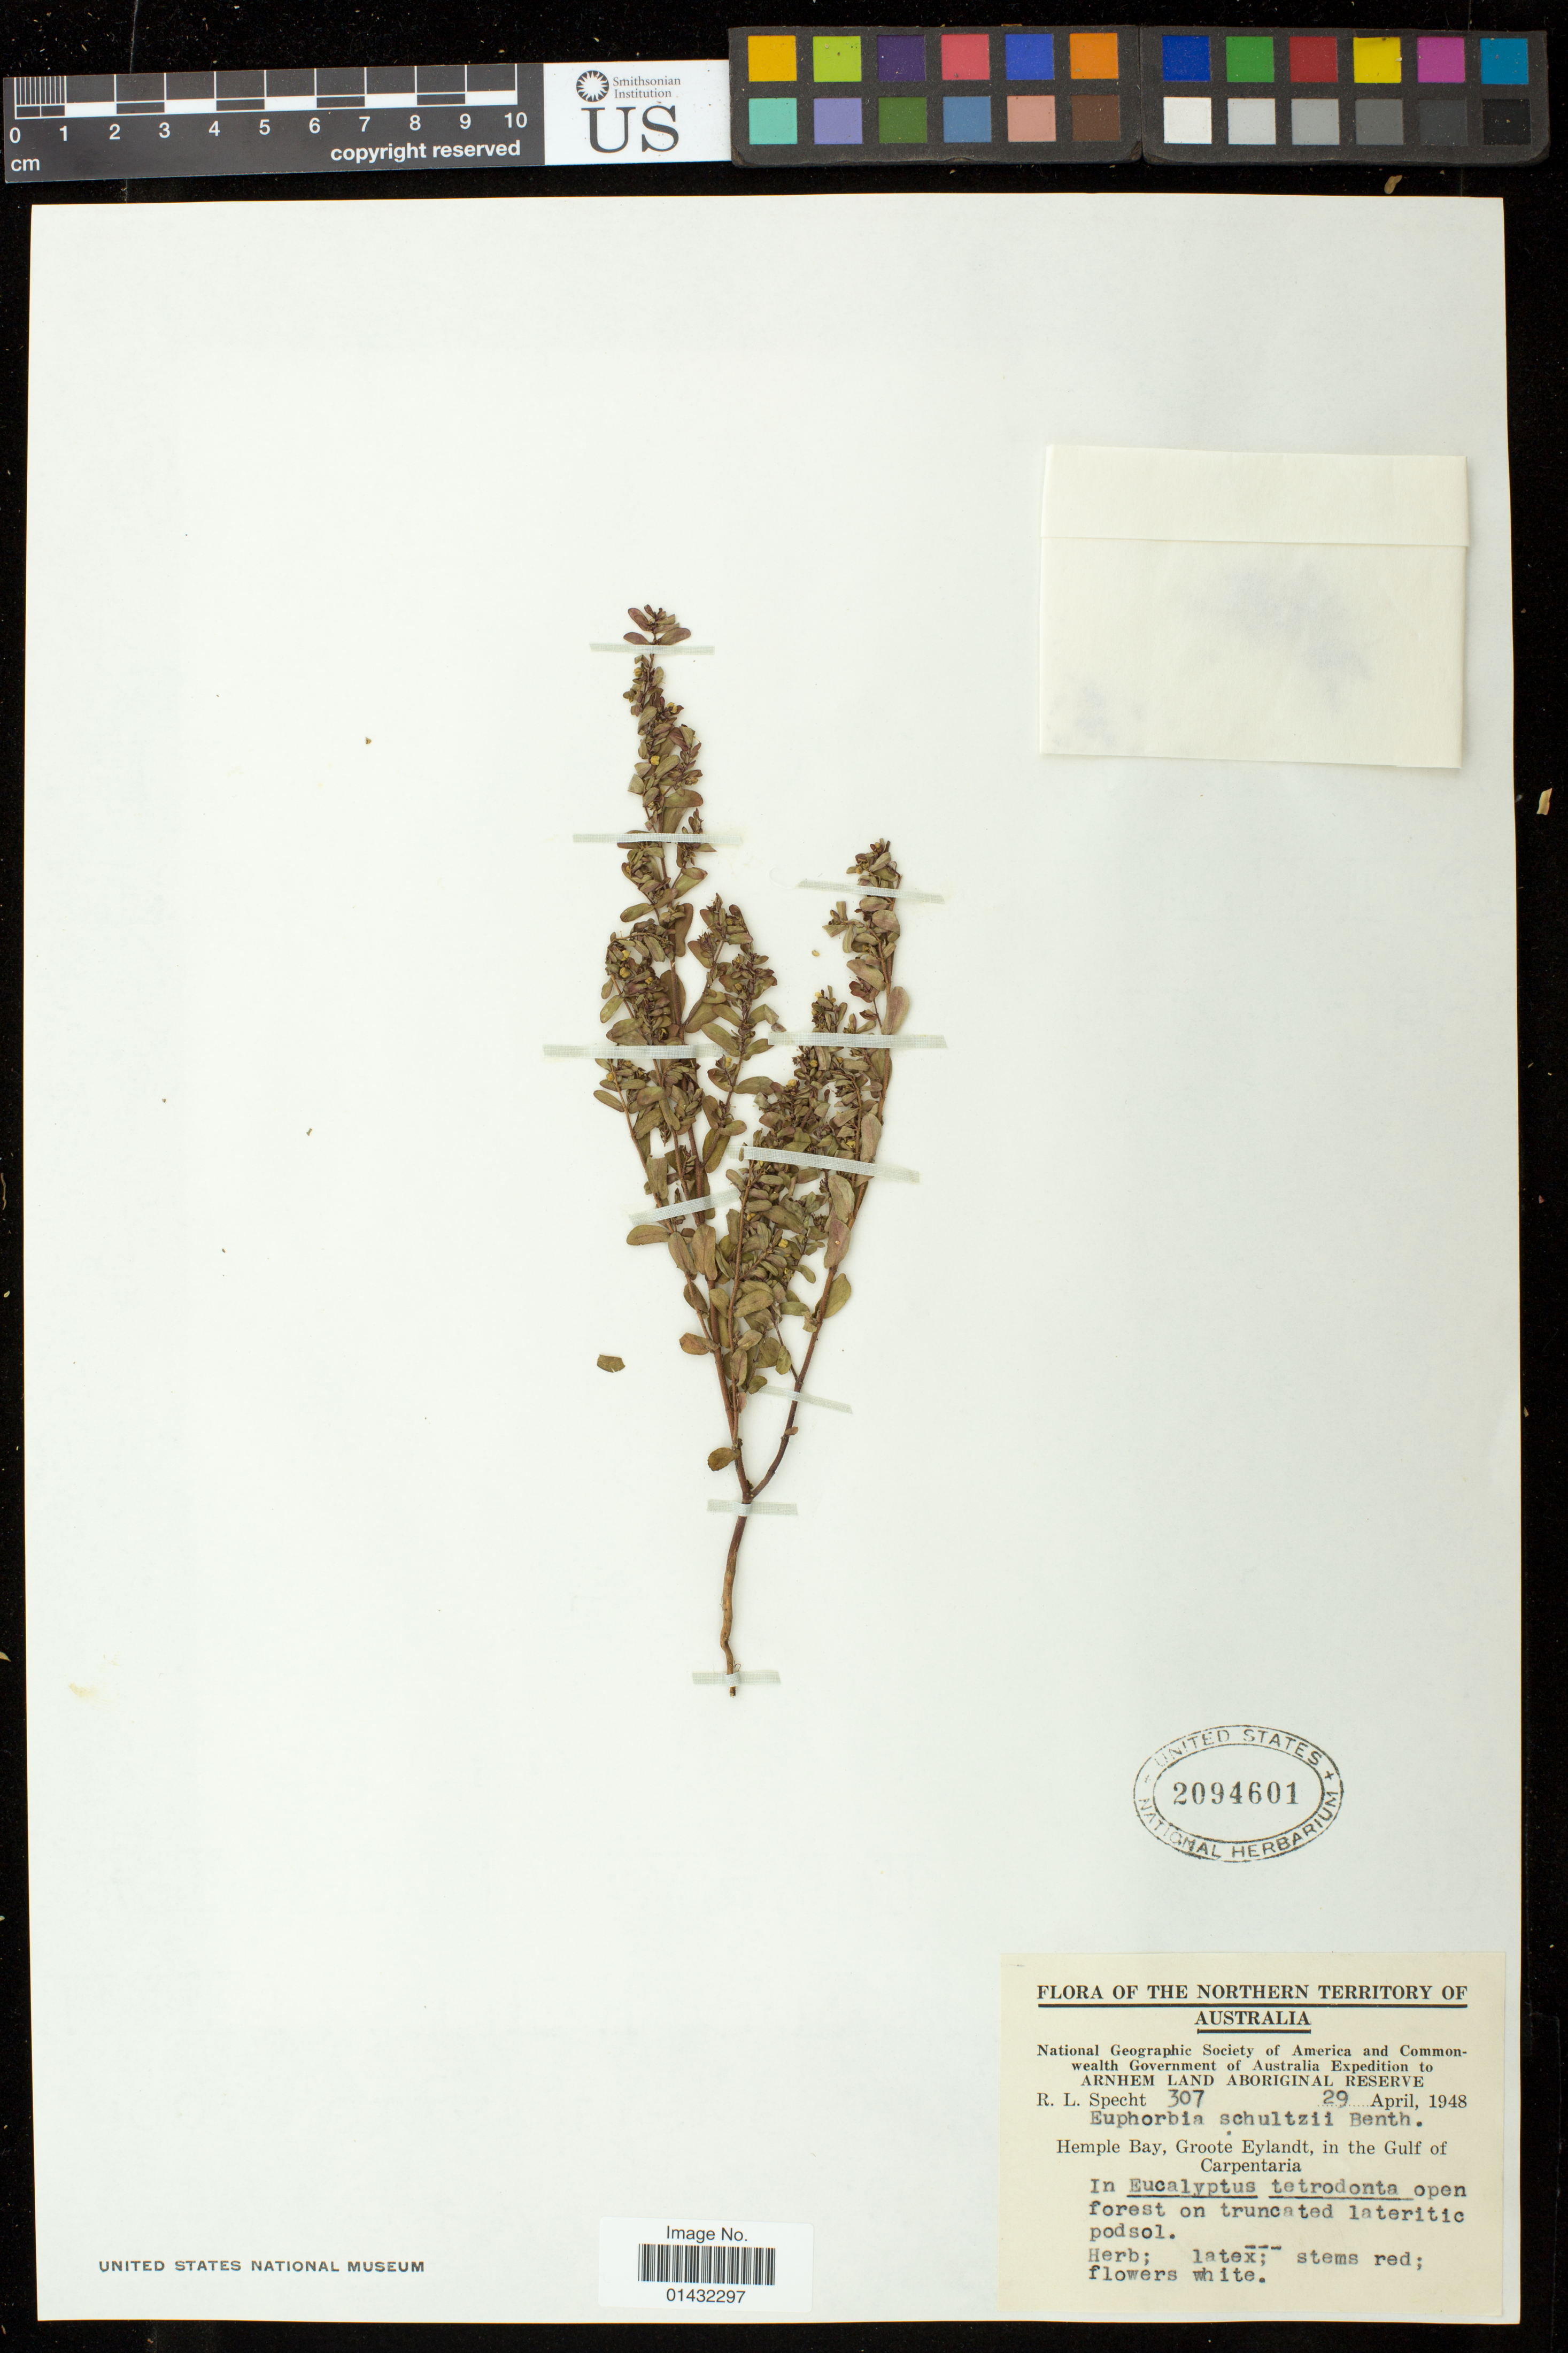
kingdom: Plantae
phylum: Tracheophyta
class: Magnoliopsida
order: Malpighiales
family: Euphorbiaceae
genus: Euphorbia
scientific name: Euphorbia schultzii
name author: Benth.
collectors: R. L. Specht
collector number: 307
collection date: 1948-04-29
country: Australia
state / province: Northern Territory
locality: Arnhem Land Aboriginal Reserve; Hemple Bay, Groote Eylandt, Gulf of Carpentaria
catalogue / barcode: US 2094601